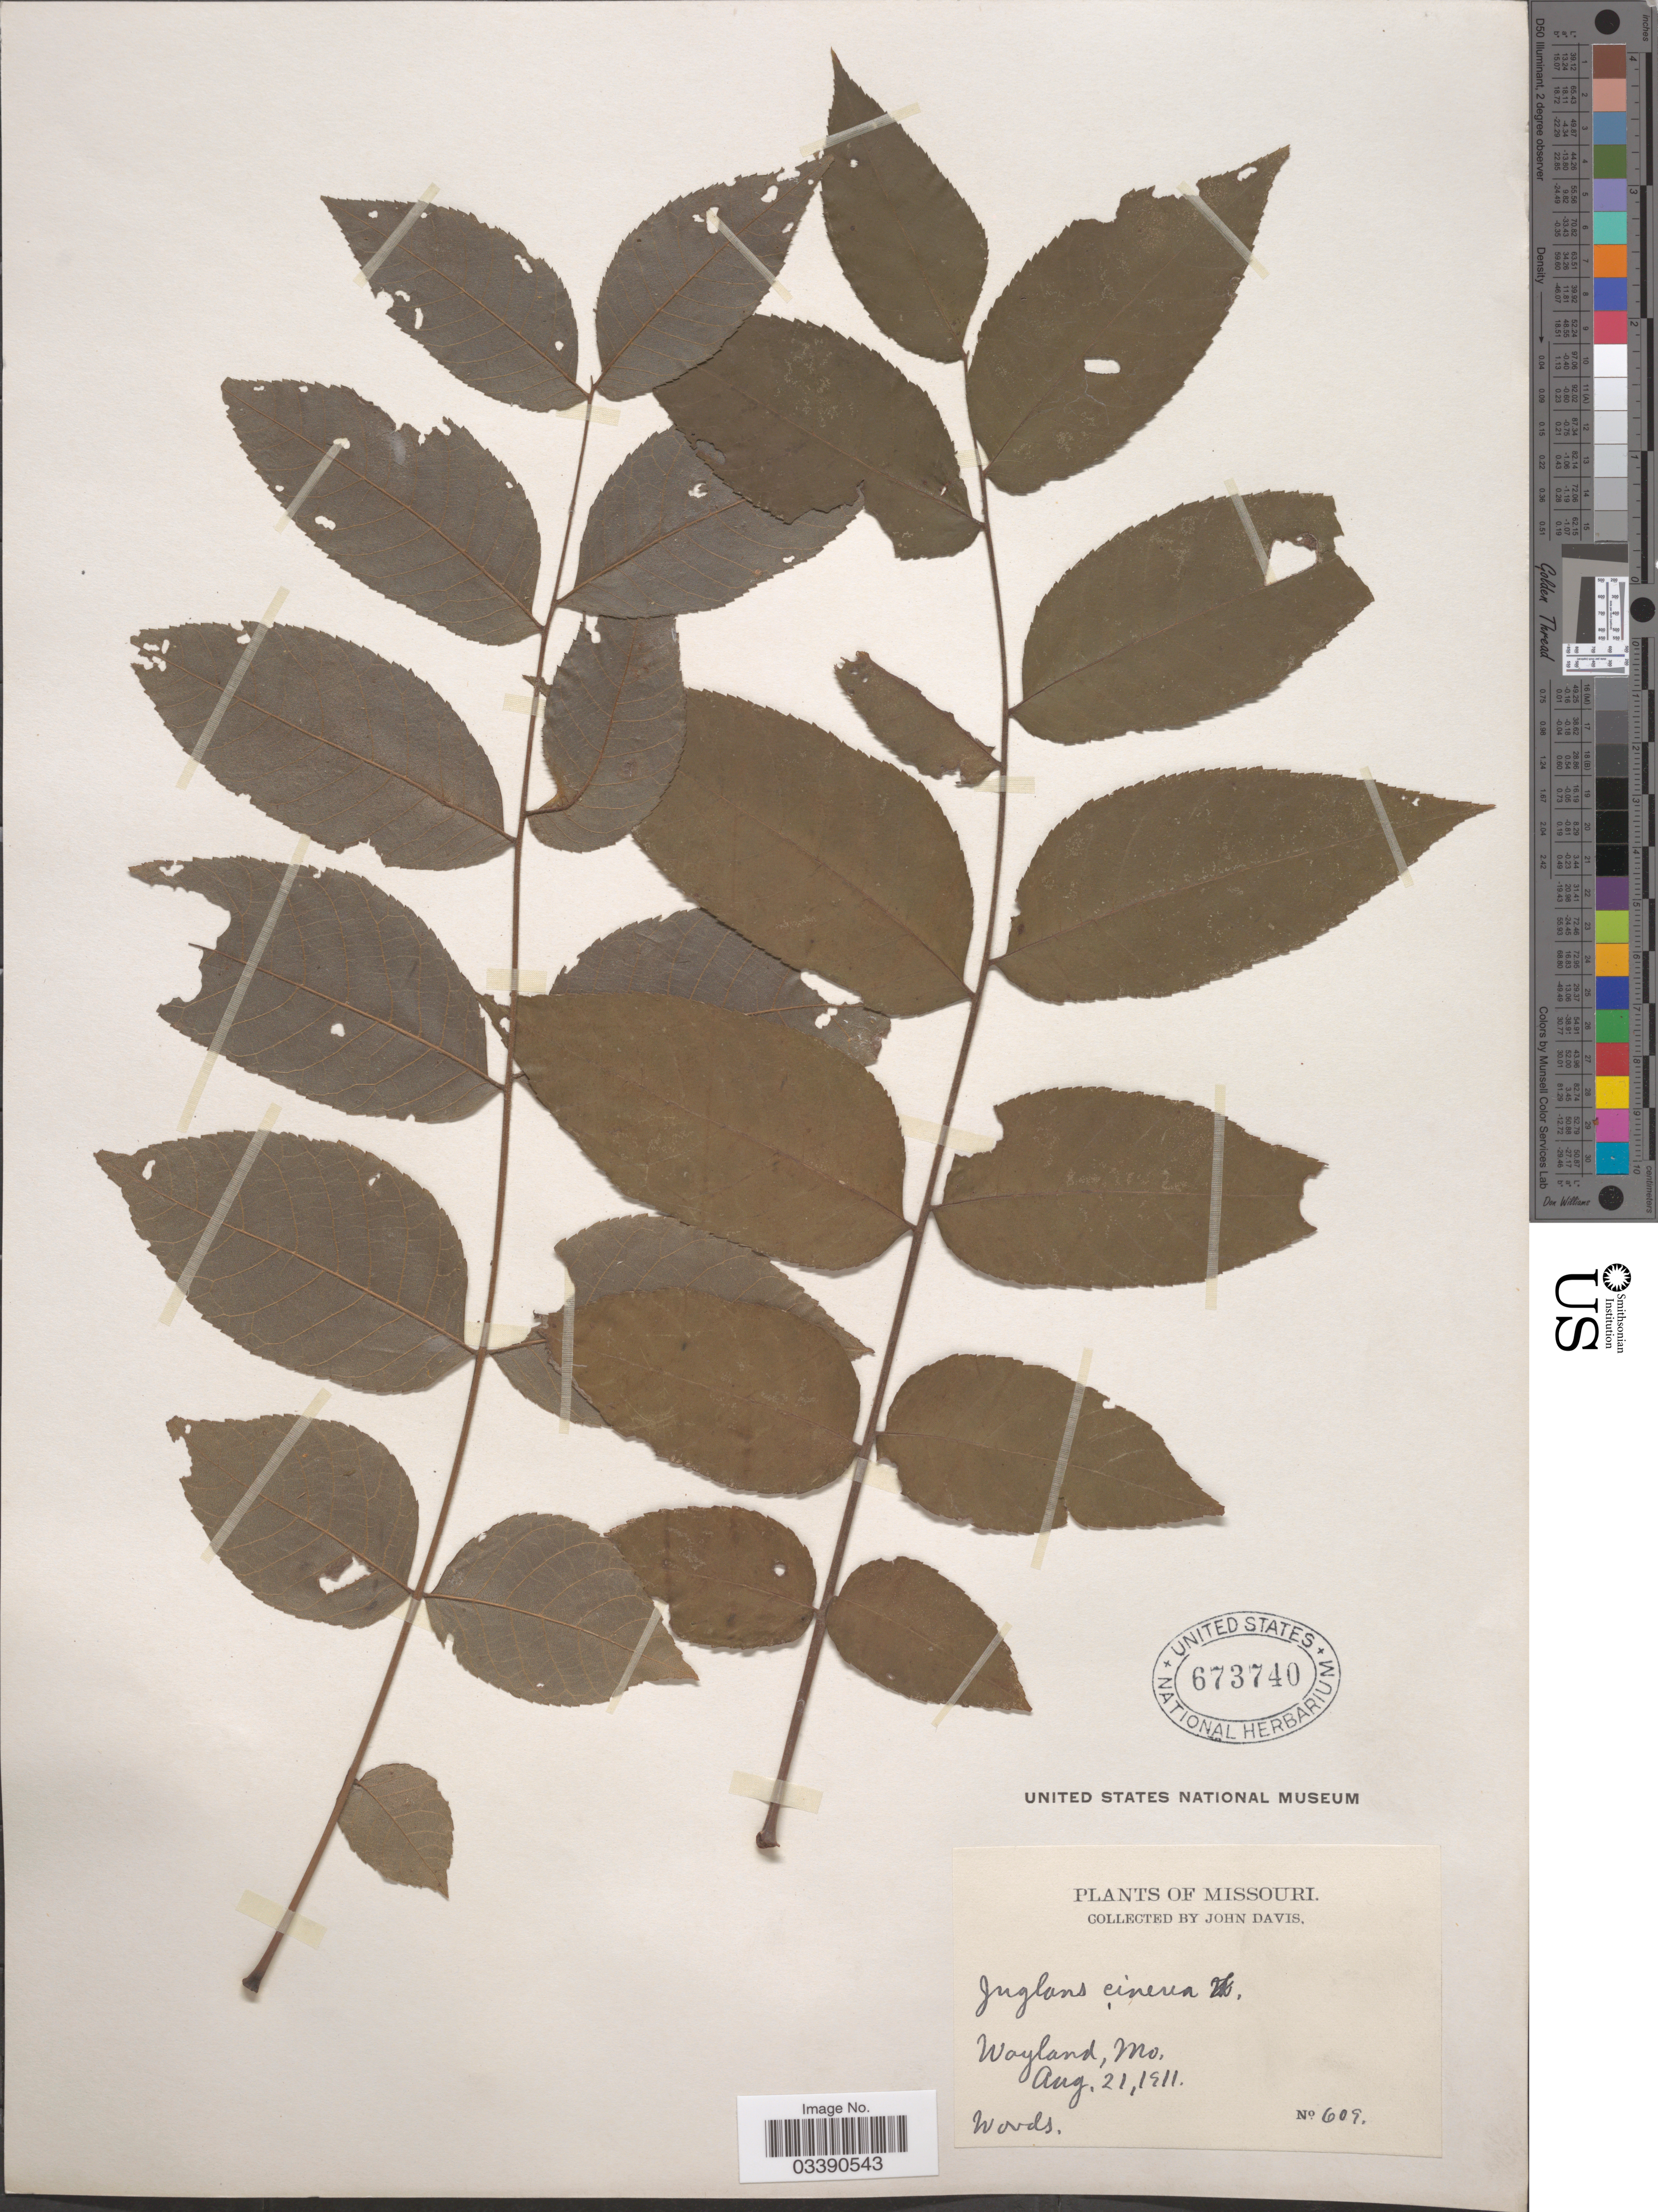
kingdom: Plantae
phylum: Tracheophyta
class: Magnoliopsida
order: Fagales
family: Juglandaceae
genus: Juglans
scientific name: Juglans cinerea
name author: L.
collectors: J. Davis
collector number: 609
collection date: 1911-08-21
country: United States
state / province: Missouri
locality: Wayland.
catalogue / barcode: US 673740